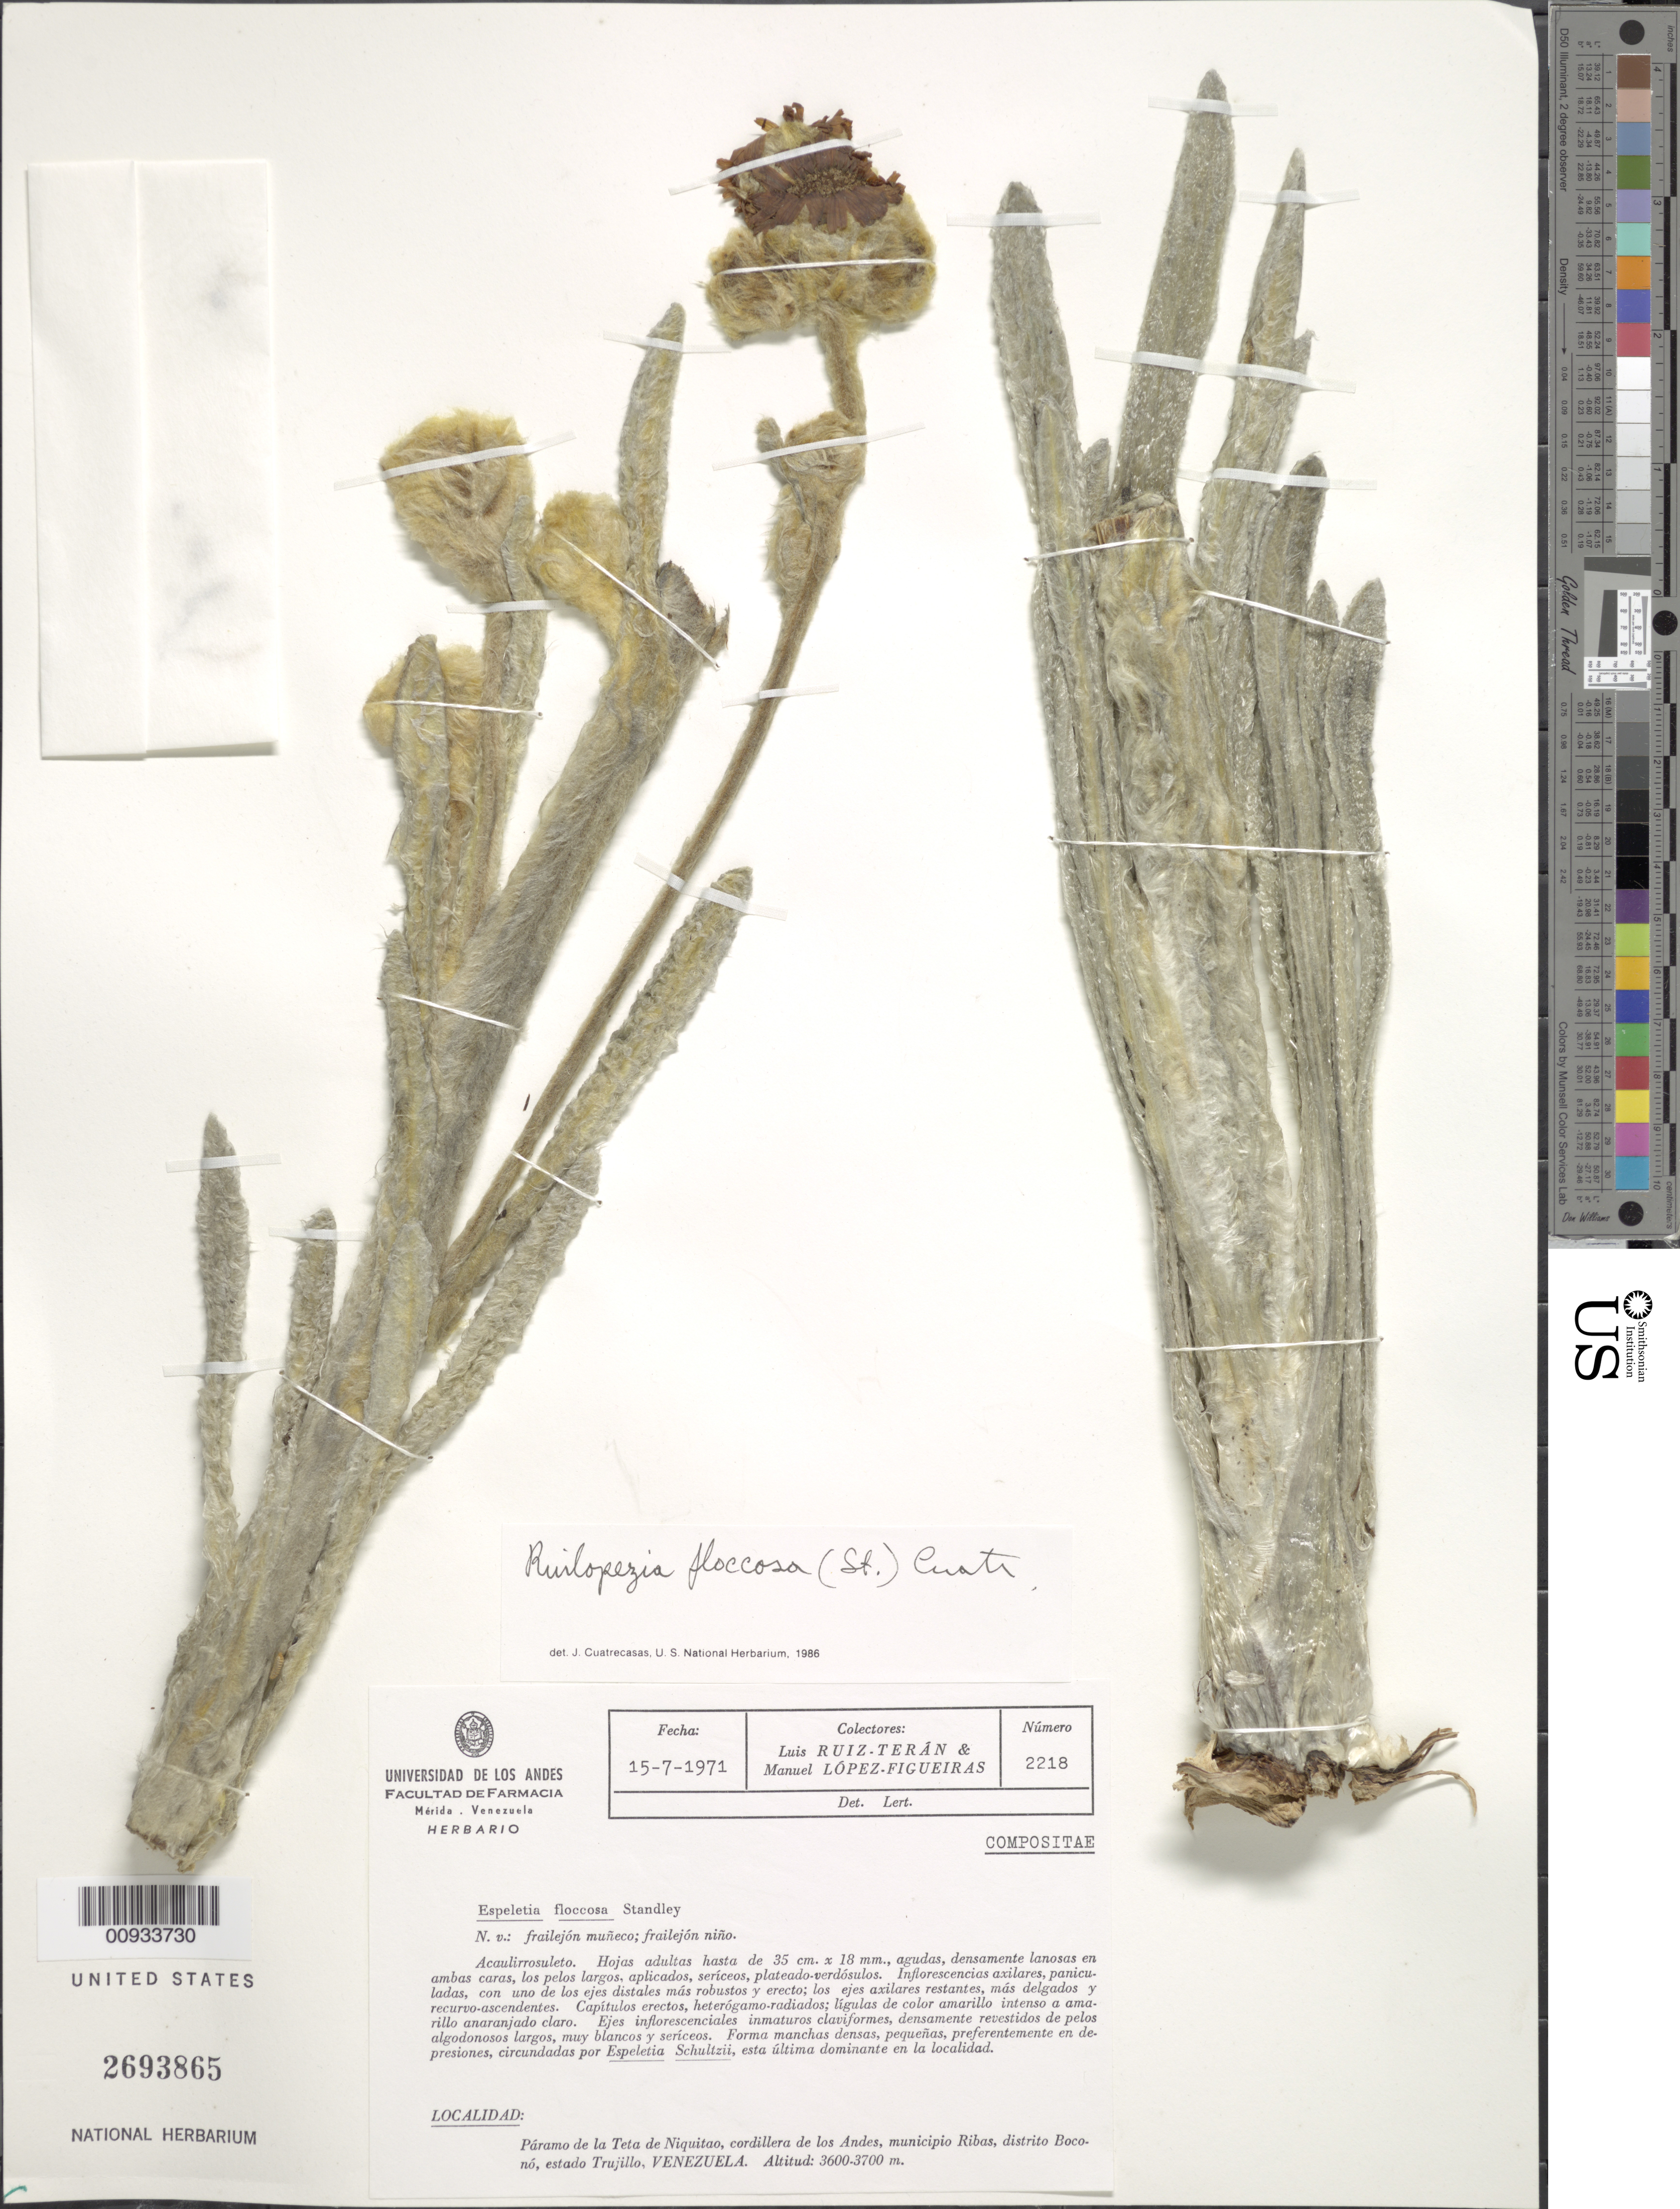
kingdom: Plantae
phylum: Tracheophyta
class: Magnoliopsida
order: Asterales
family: Asteraceae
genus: Ruilopezia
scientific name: Ruilopezia floccosa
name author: (Standl.) Cuatrec.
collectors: L. Teran & M. López Figueiras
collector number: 2218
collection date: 1971-07-15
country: Venezuela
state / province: Trujillo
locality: Paramo de la Teta de Niquitao, Cordillera de Los Andes, Municipio Ribas, Distrito Bocono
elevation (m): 3600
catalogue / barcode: US 2693865